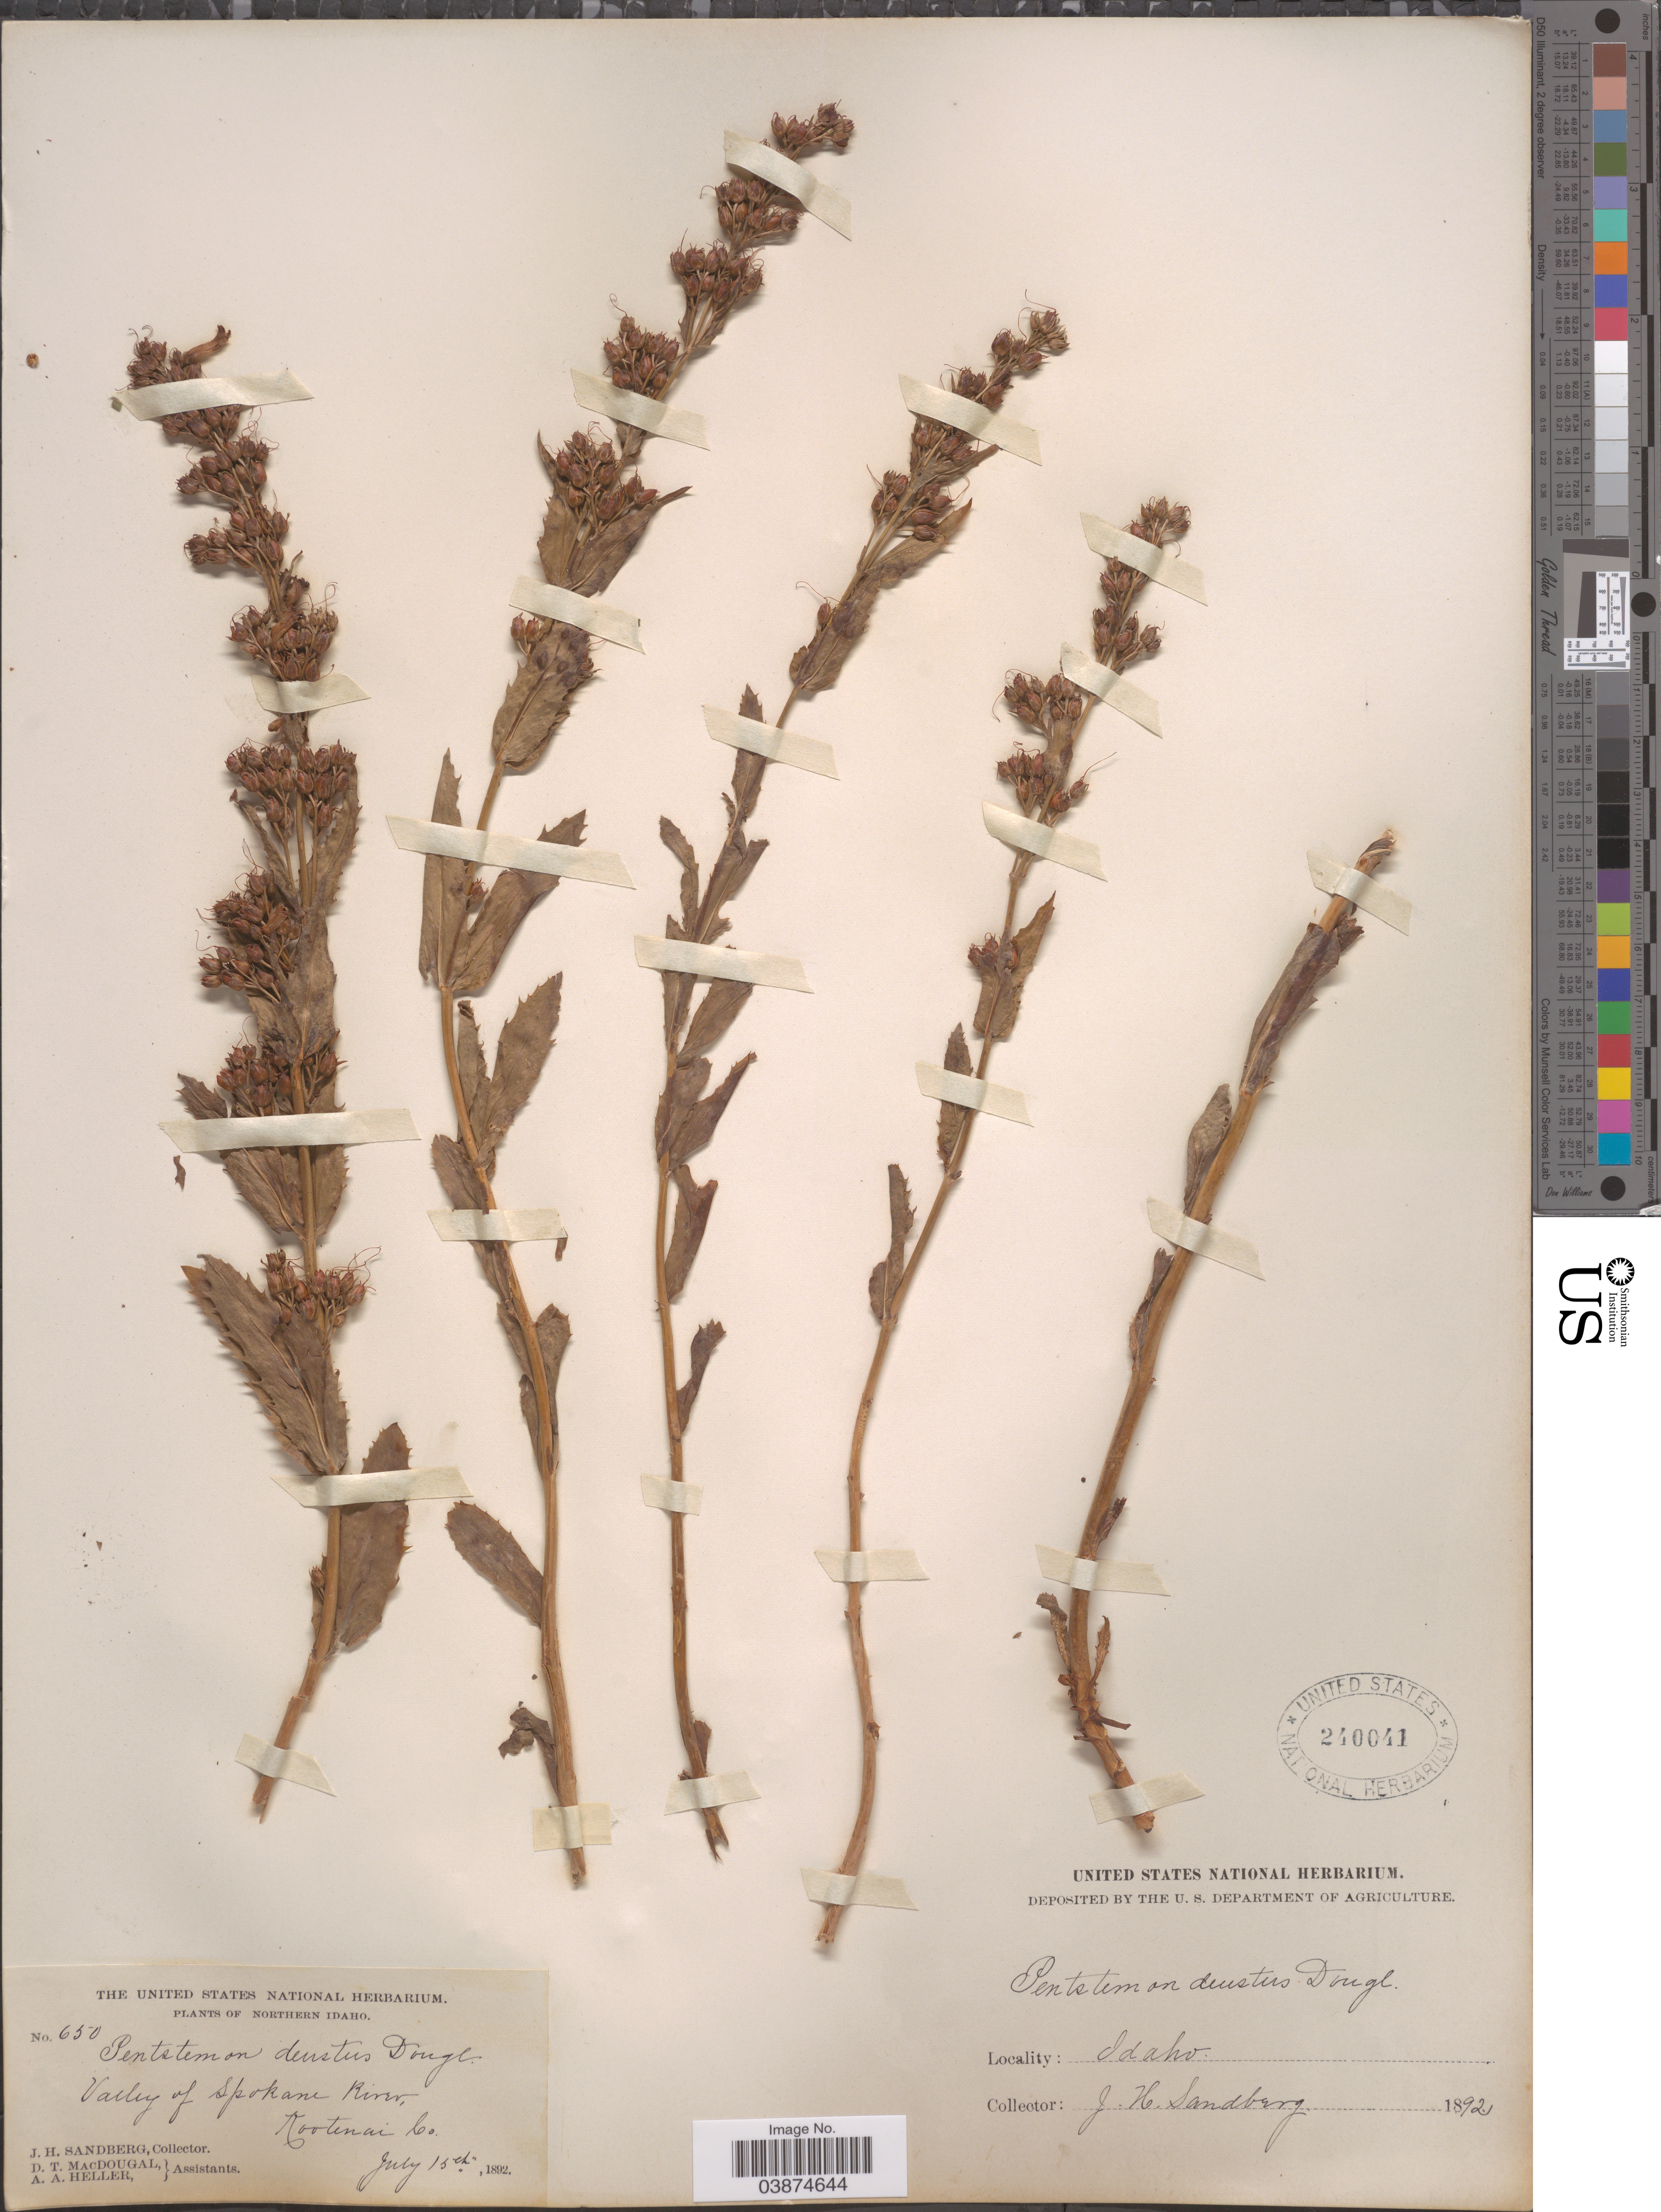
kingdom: Plantae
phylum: Tracheophyta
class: Magnoliopsida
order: Lamiales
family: Plantaginaceae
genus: Penstemon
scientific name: Penstemon deustus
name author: Douglas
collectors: J. H. Sandberg, D. T. MacDougal & A. A. Heller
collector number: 650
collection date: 1892-07-15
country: United States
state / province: Idaho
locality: Northern Idaho. Valley of Spokane River. Kootenai Co.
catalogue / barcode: US 240041